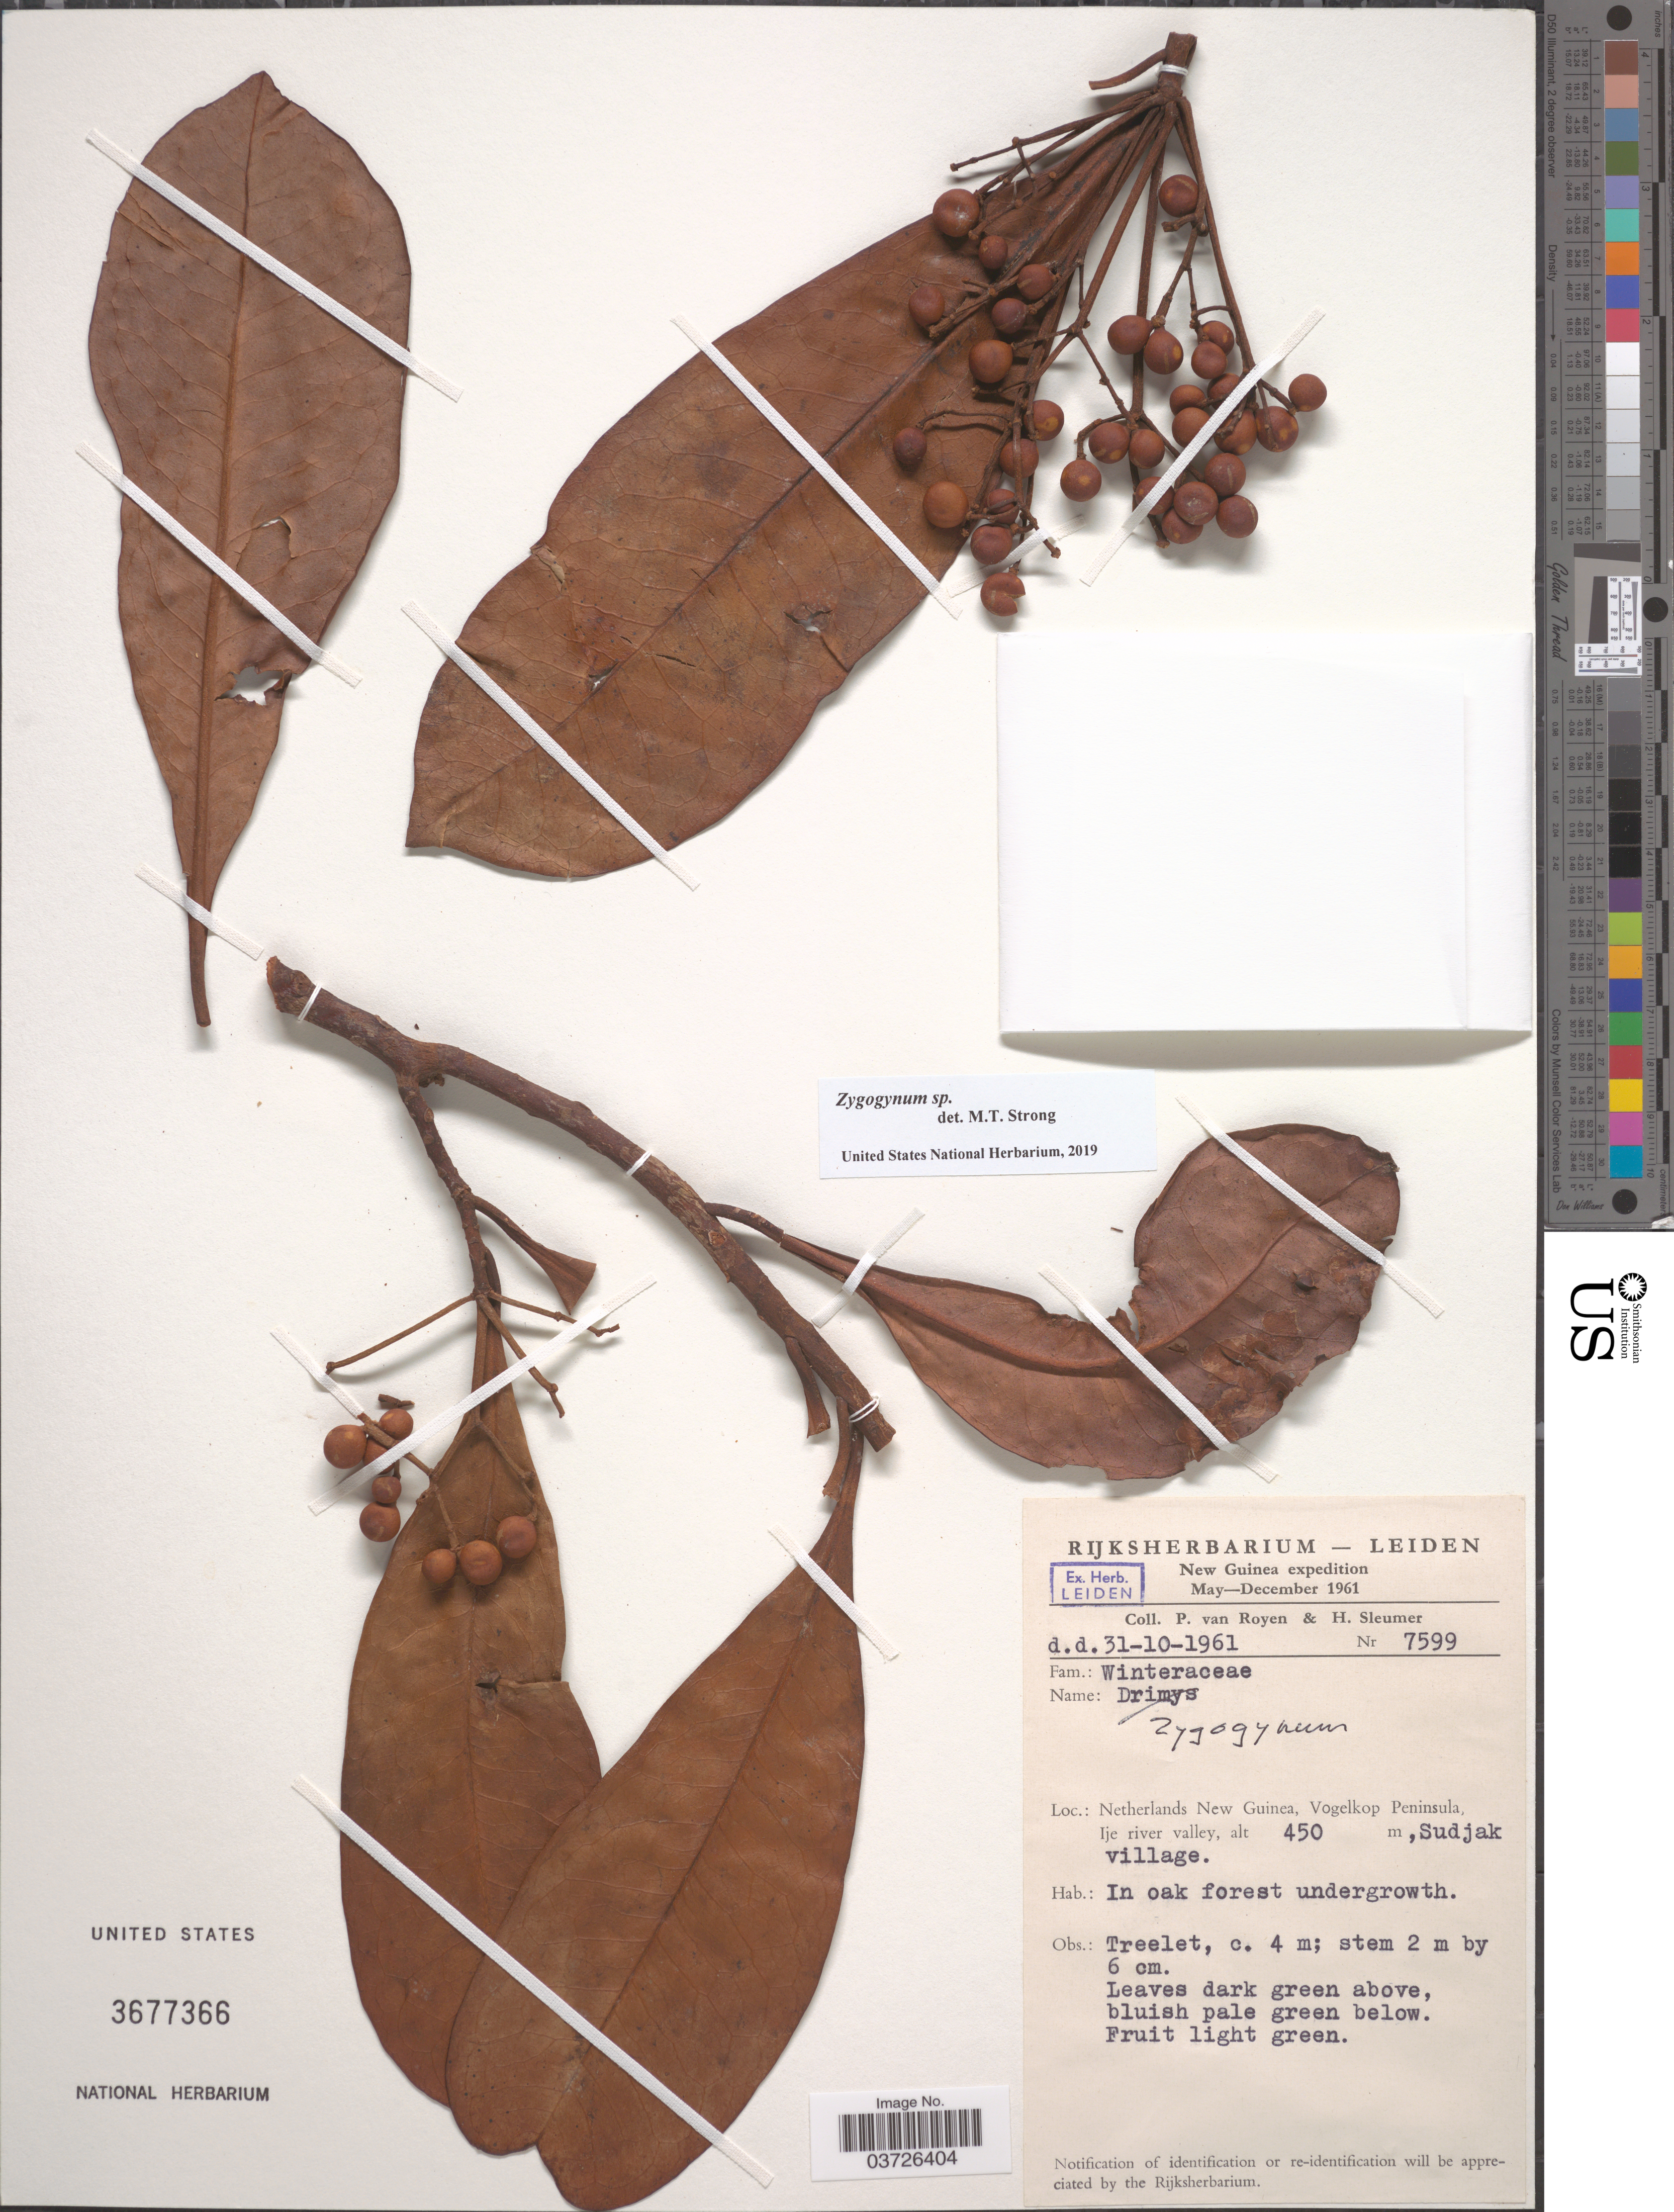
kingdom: Plantae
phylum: Tracheophyta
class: Magnoliopsida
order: Canellales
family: Winteraceae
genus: Zygogynum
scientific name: Zygogynum sp.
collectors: P. van Royen & H. O. Sleumer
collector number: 7599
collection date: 1961-10-31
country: Indonesia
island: New Guinea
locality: New Guinea. Netherlands New Guinea, Vogelkop Peninsula, Ije river valley, Sudjak village.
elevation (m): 450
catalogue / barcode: US 3677366